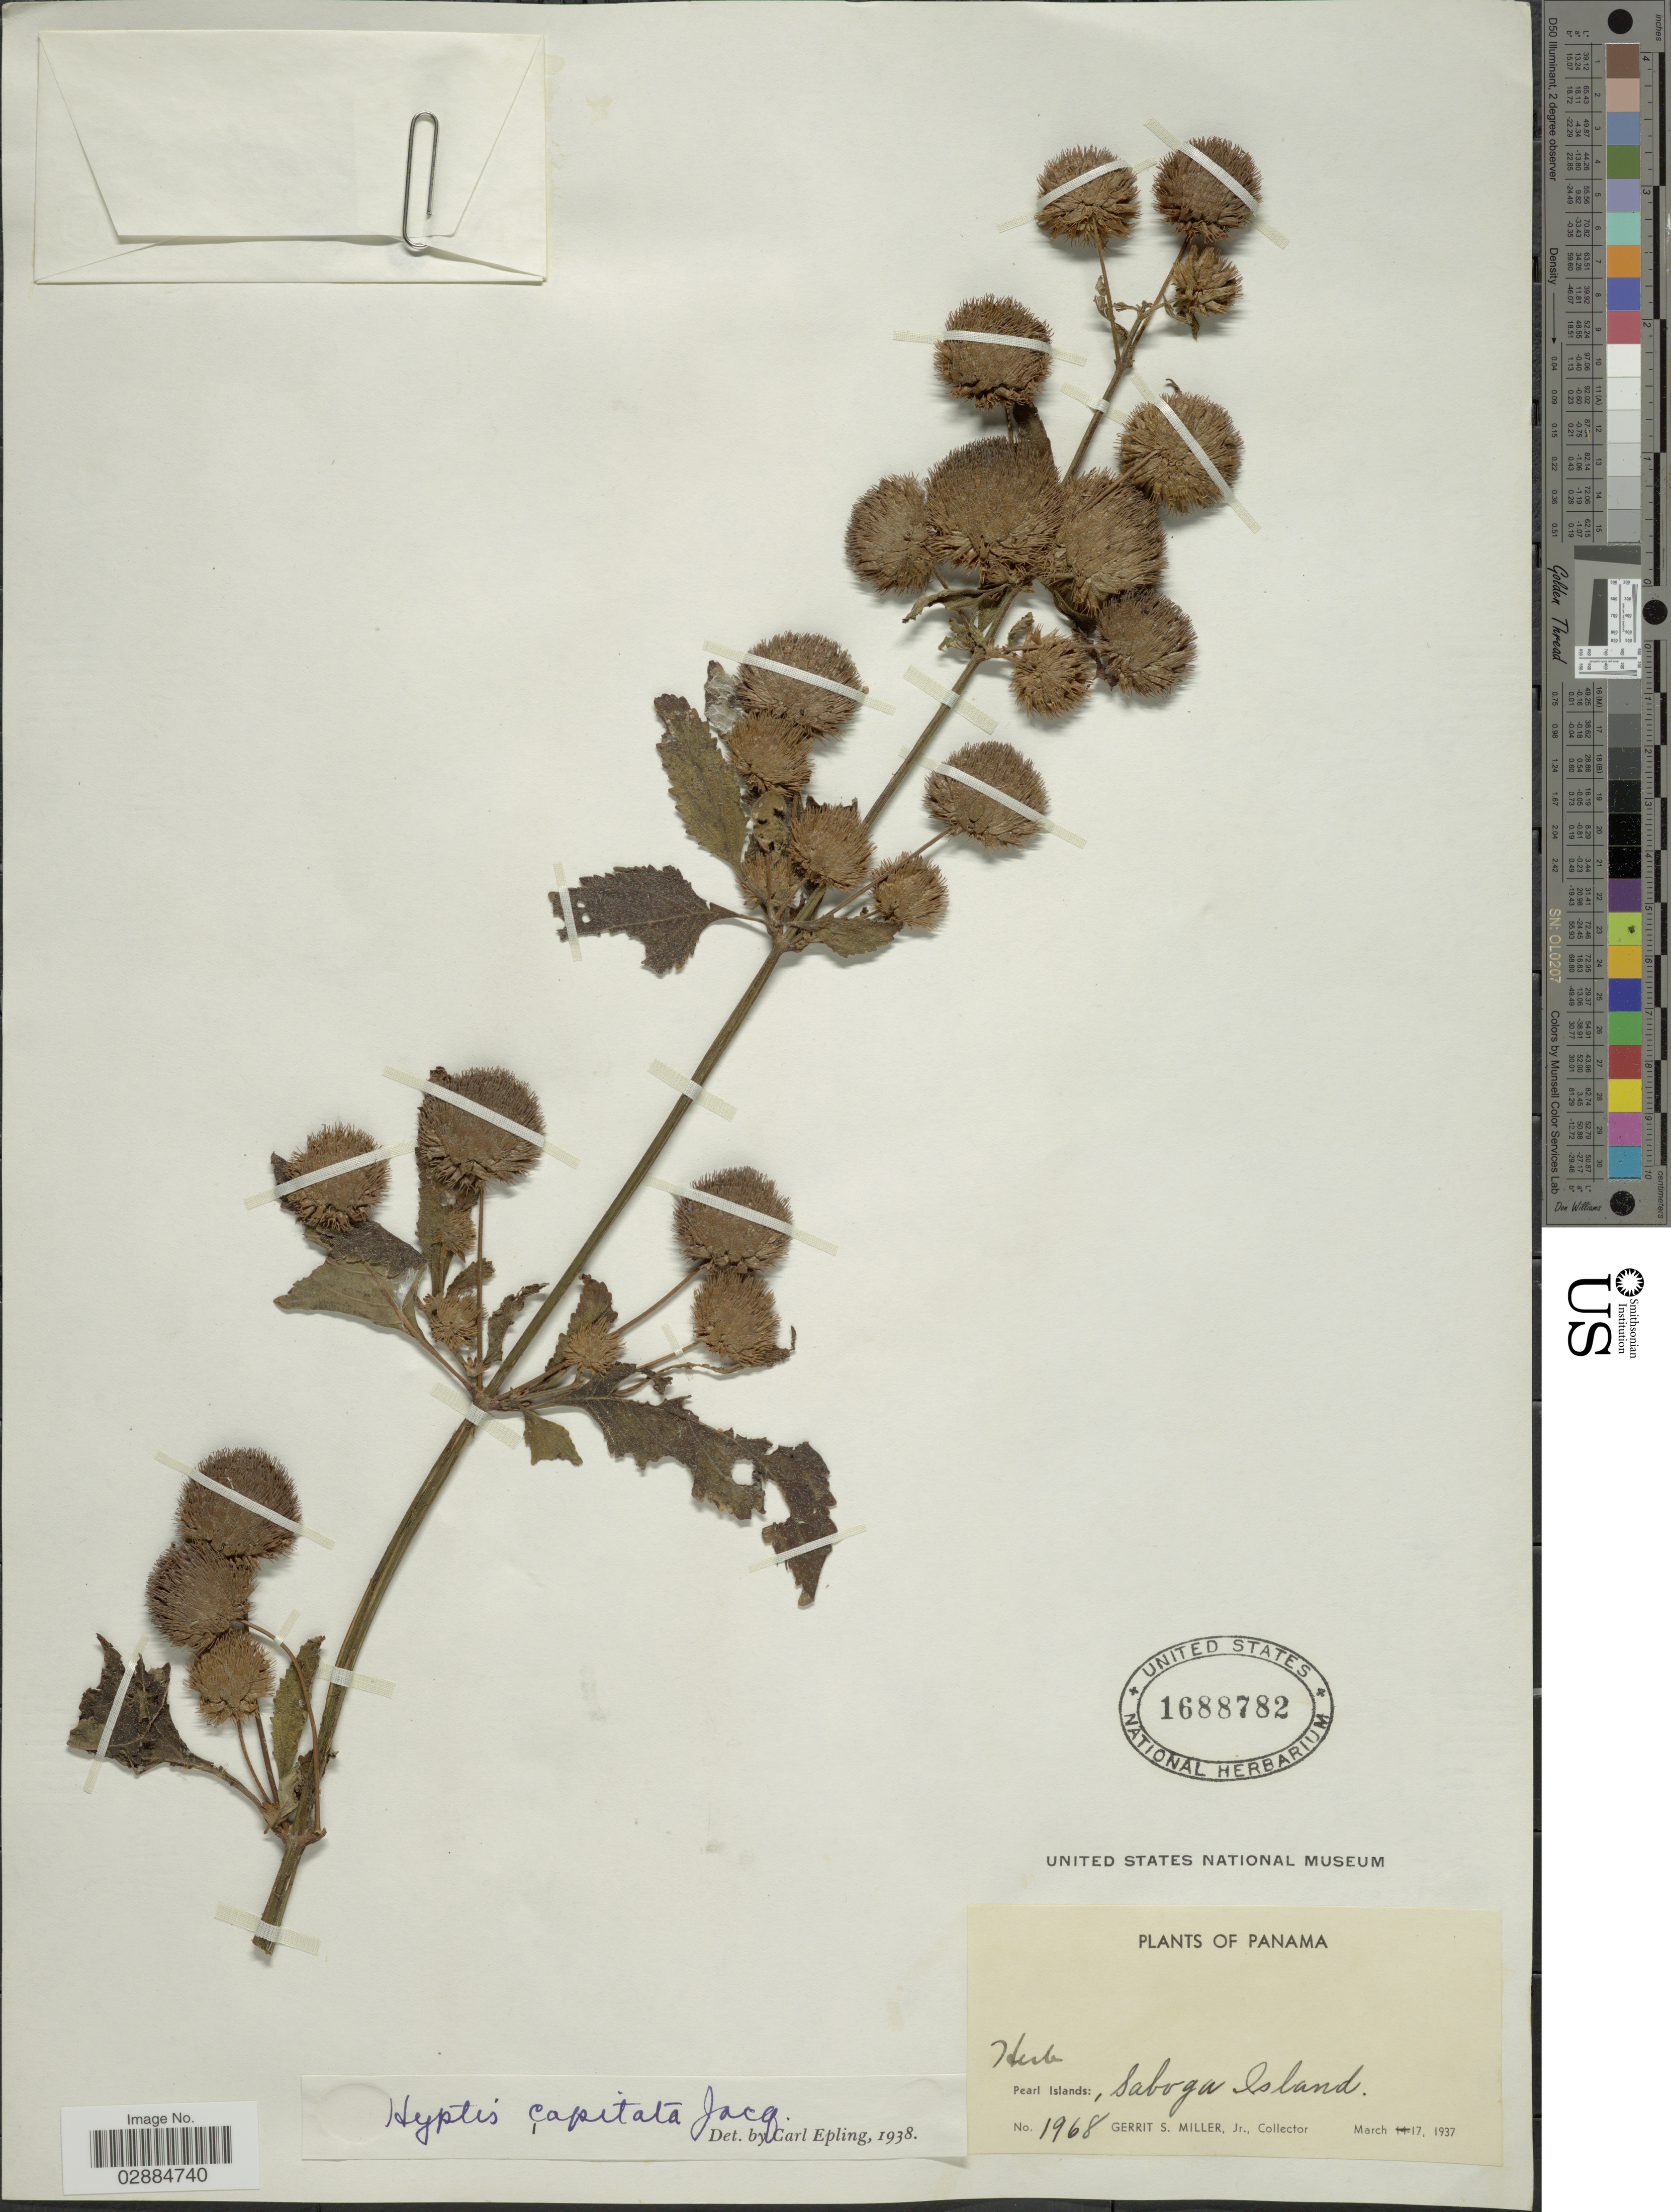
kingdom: Plantae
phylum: Tracheophyta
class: Magnoliopsida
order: Lamiales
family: Lamiaceae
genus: Hyptis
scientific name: Hyptis capitata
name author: Jacq.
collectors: G. S. Miller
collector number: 1968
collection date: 1937-03-17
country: Panama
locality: Pearl Islands, Saboga Island.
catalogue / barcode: US 1688782